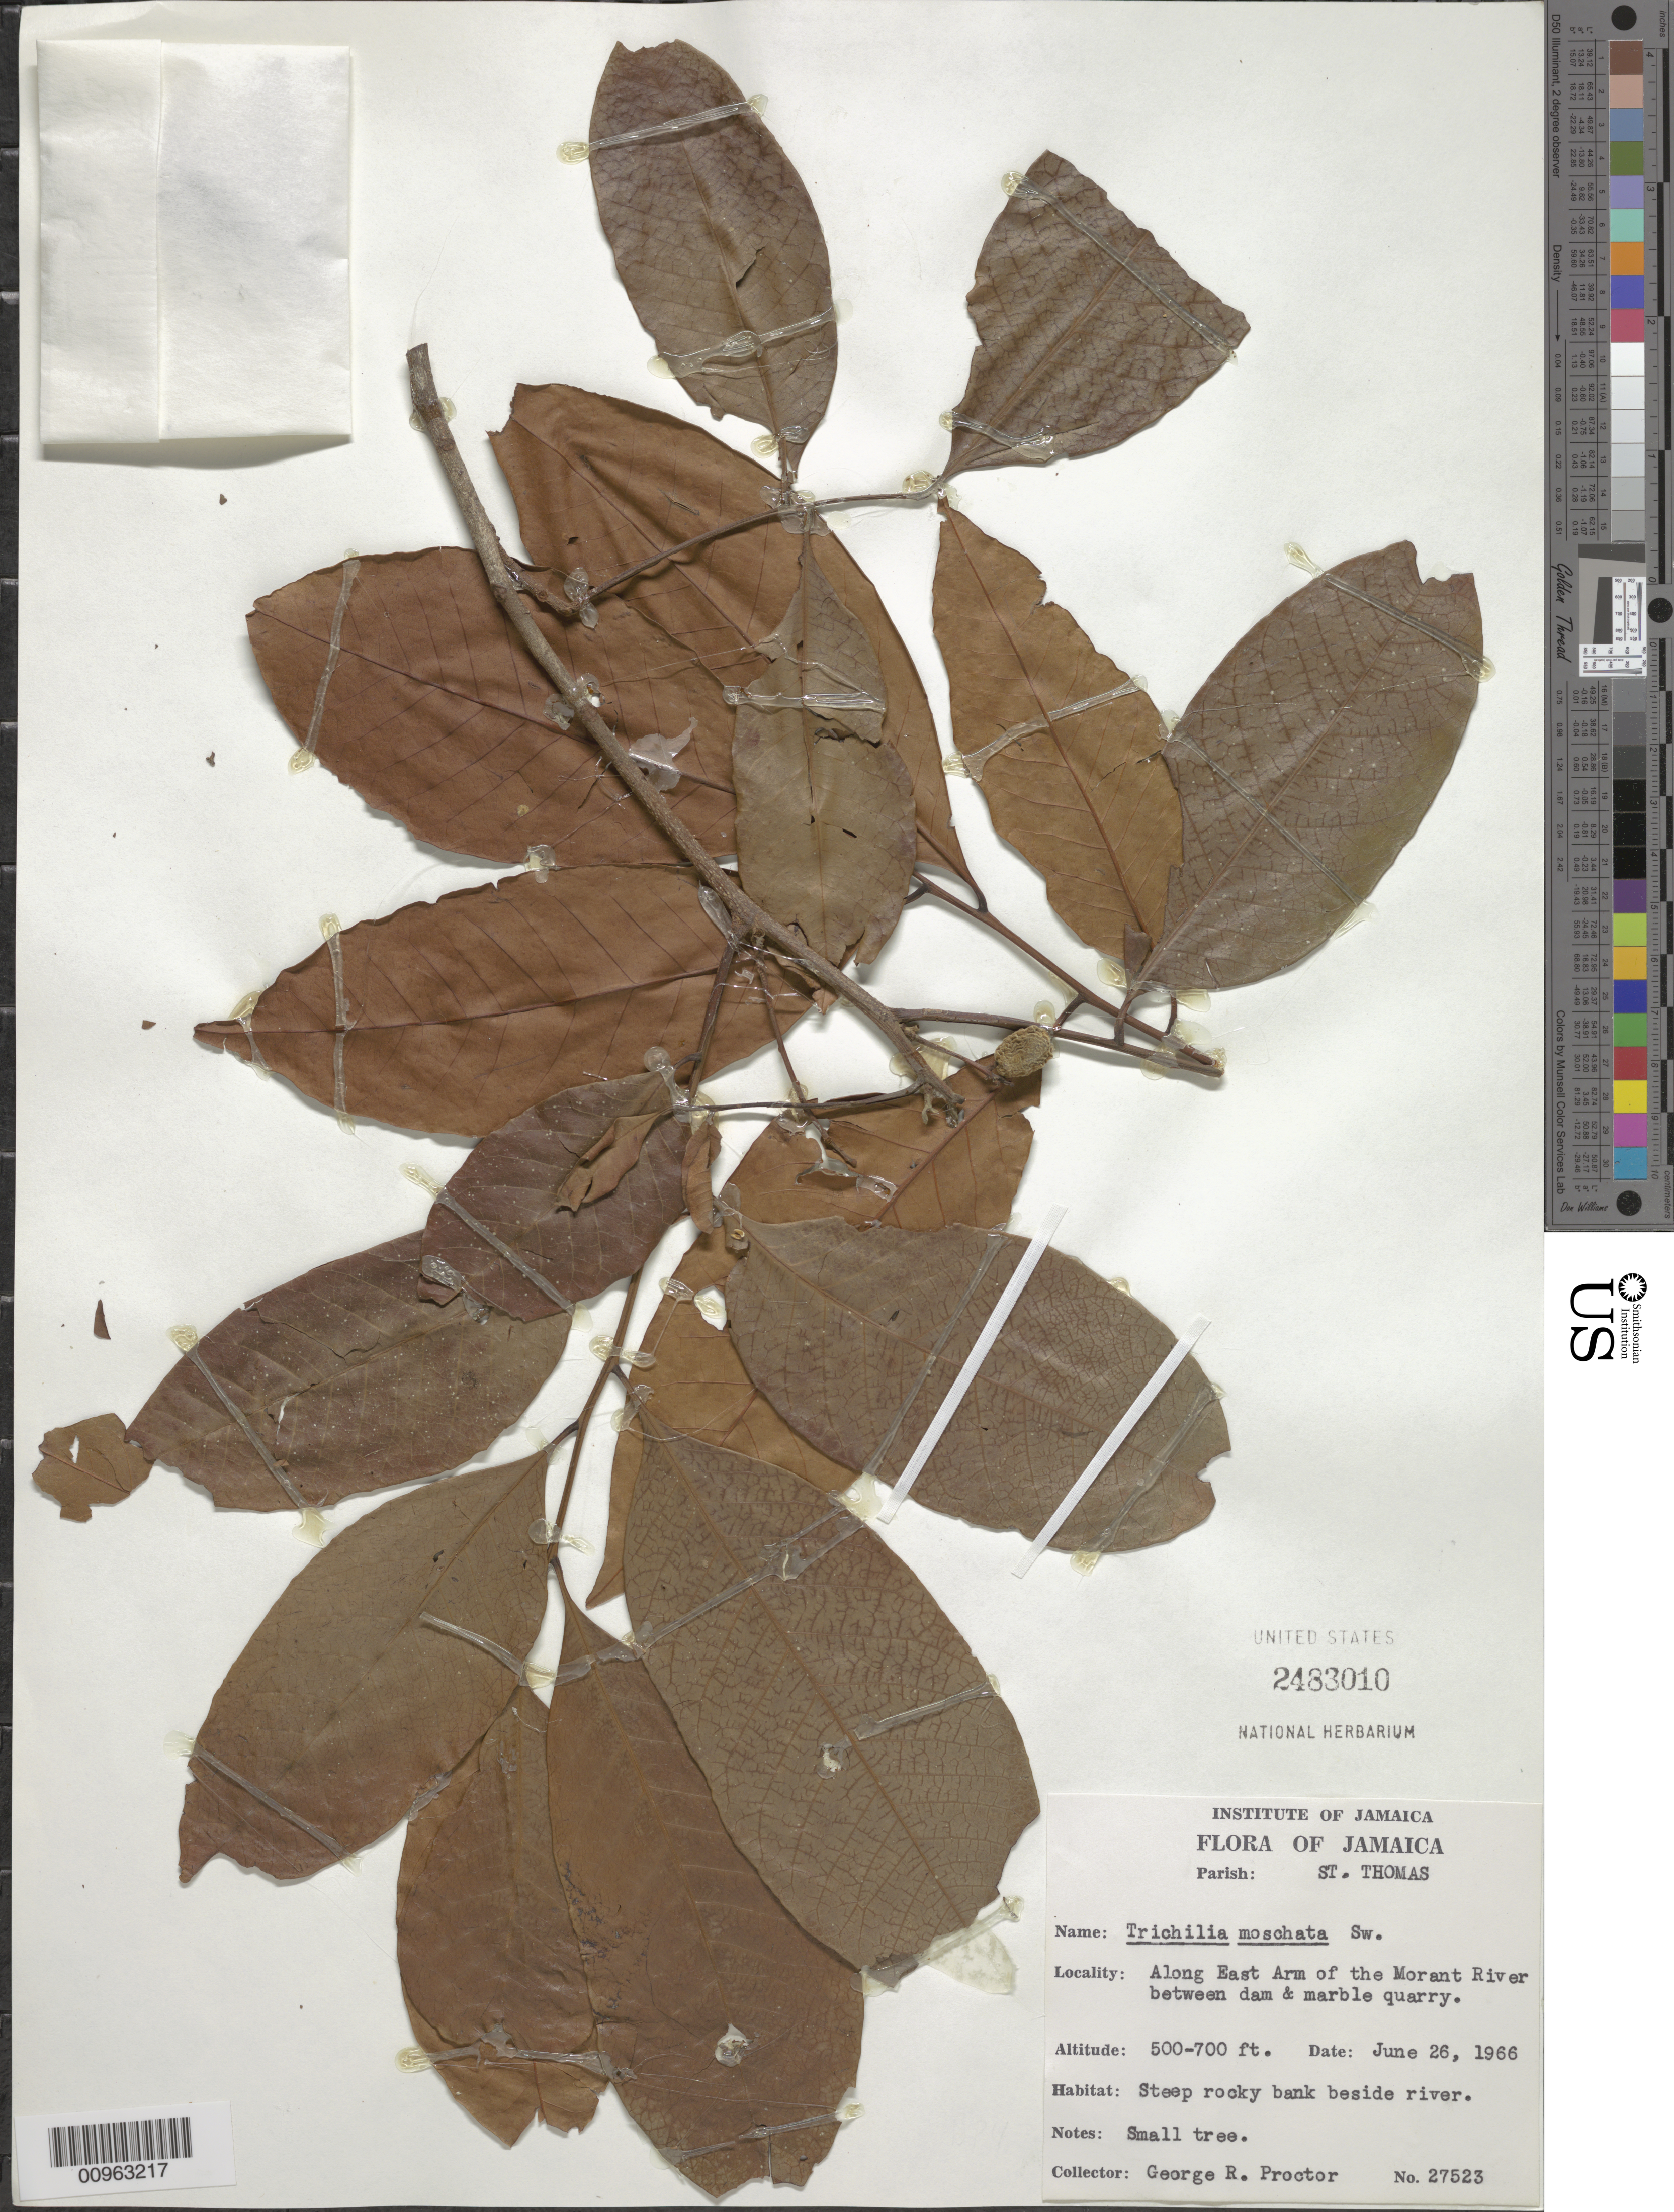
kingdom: Plantae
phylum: Tracheophyta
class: Magnoliopsida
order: Sapindales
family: Meliaceae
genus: Trichilia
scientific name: Trichilia moschata subsp. moschata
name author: Sw.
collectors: G. R. Proctor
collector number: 27523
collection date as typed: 26 Jun 1966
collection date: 1966-06-26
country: Jamaica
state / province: Saint Thomas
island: Jamaica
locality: Along east arm of the Morant River between dam and marble quarry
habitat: Steep rocky bank beside river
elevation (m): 152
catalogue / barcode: US 2483010